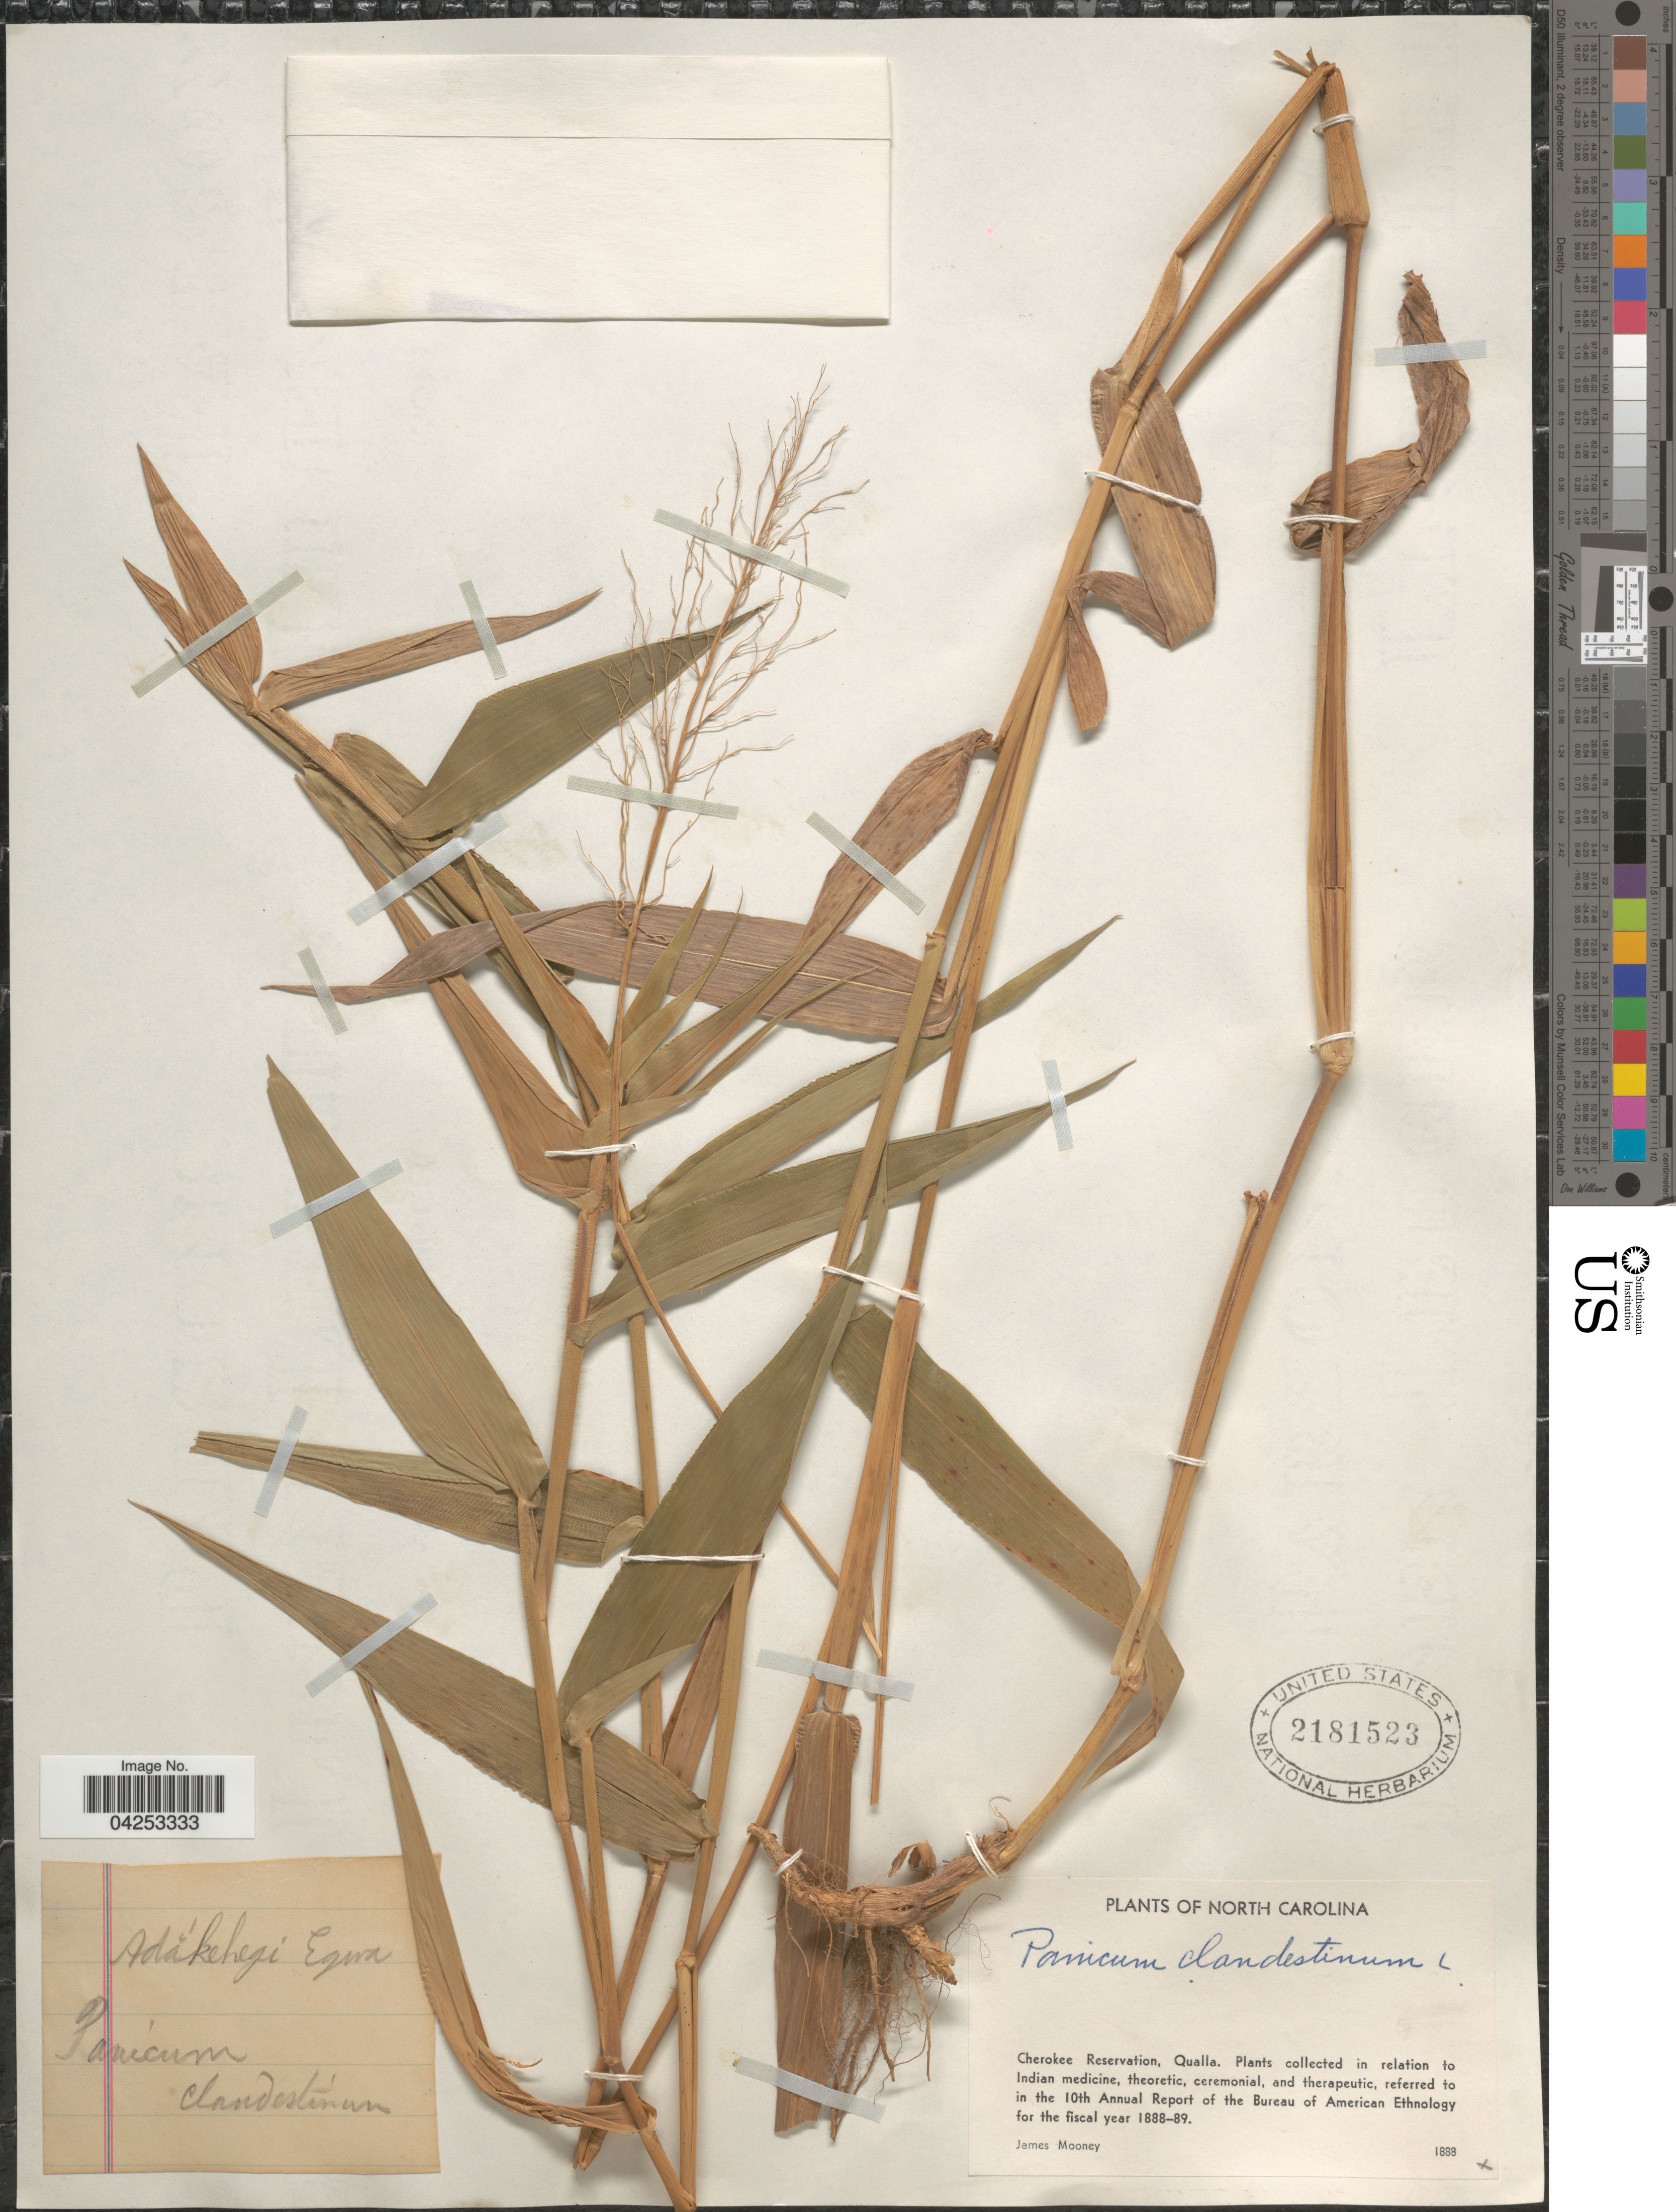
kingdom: Plantae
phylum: Tracheophyta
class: Liliopsida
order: Poales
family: Poaceae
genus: Dichanthelium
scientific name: Dichanthelium clandestinum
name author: (L.) Gould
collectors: J. Mooney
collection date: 1888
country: United States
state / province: North Carolina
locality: Cherokee Reservation, Qualla.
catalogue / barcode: US 2181523